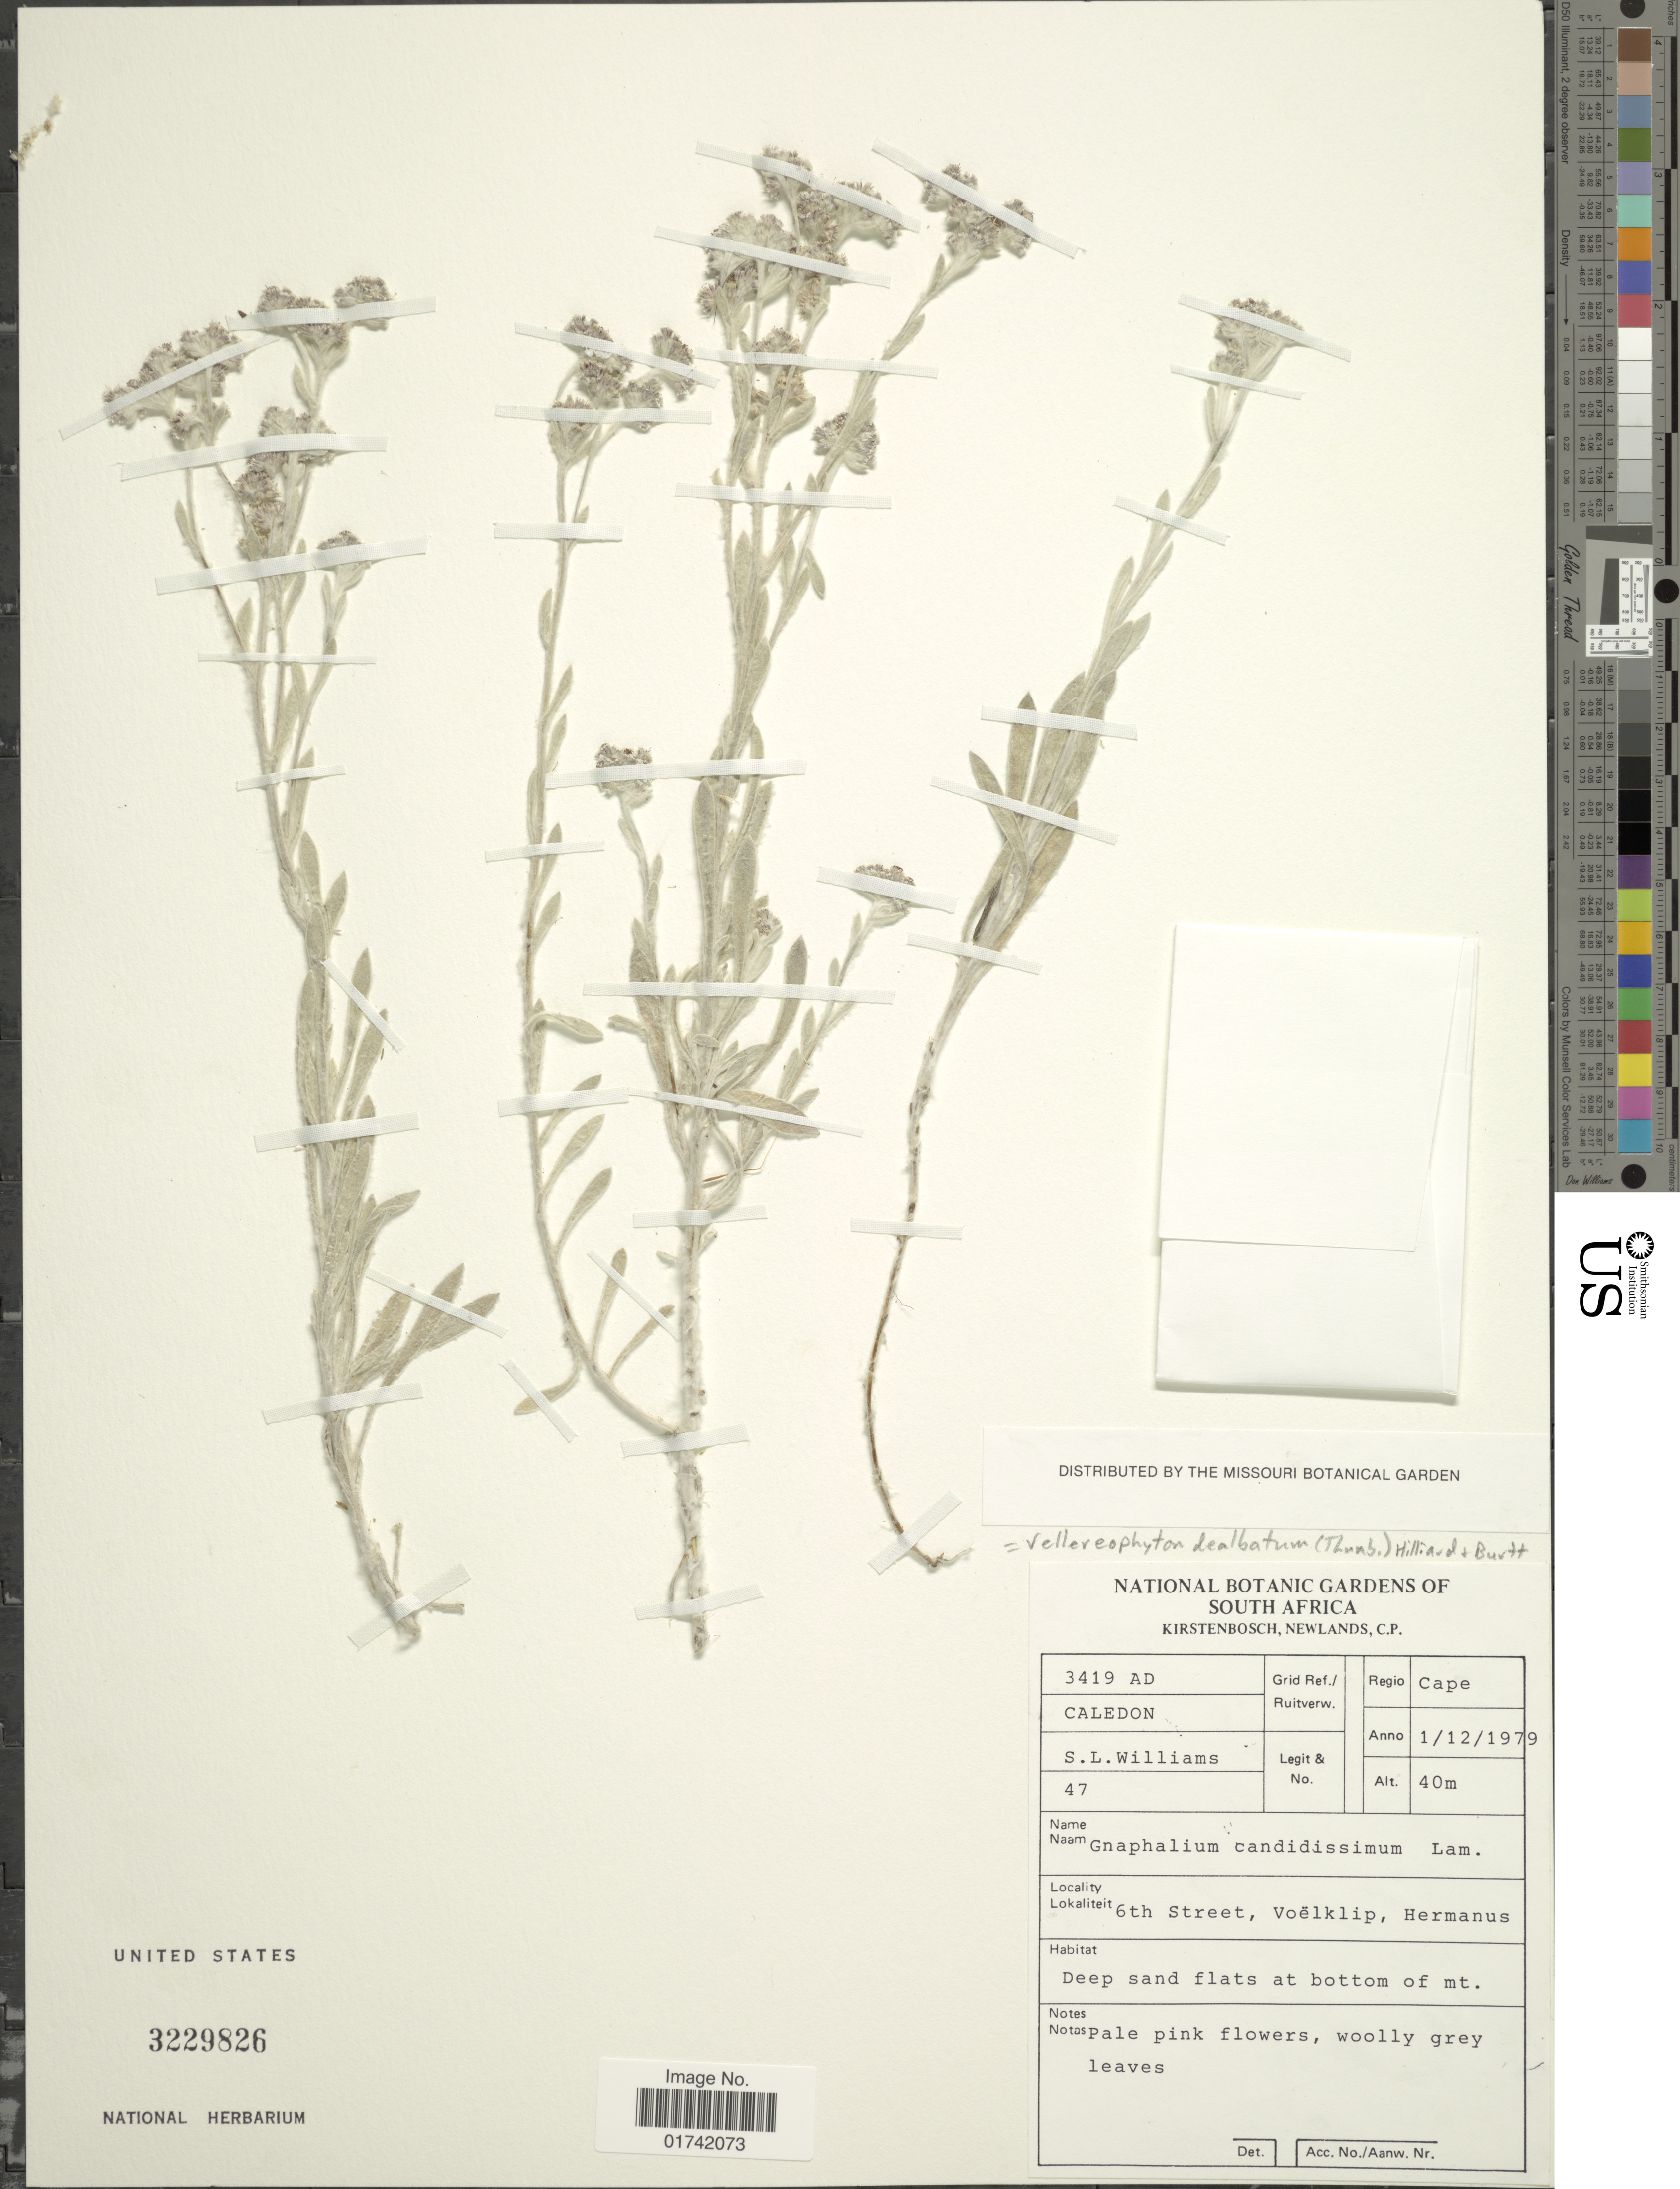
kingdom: Plantae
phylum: Tracheophyta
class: Magnoliopsida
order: Asterales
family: Asteraceae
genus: Vellereophyton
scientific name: Vellereophyton dealbatum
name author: (Thunb.) Hilliard & B.L. Burtt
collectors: S. L. Williams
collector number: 3419 AD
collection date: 1979-12-01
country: South Africa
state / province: Western Cape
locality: Cape. 6th Street, Voelklip, Hermanus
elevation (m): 40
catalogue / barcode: US 3229826